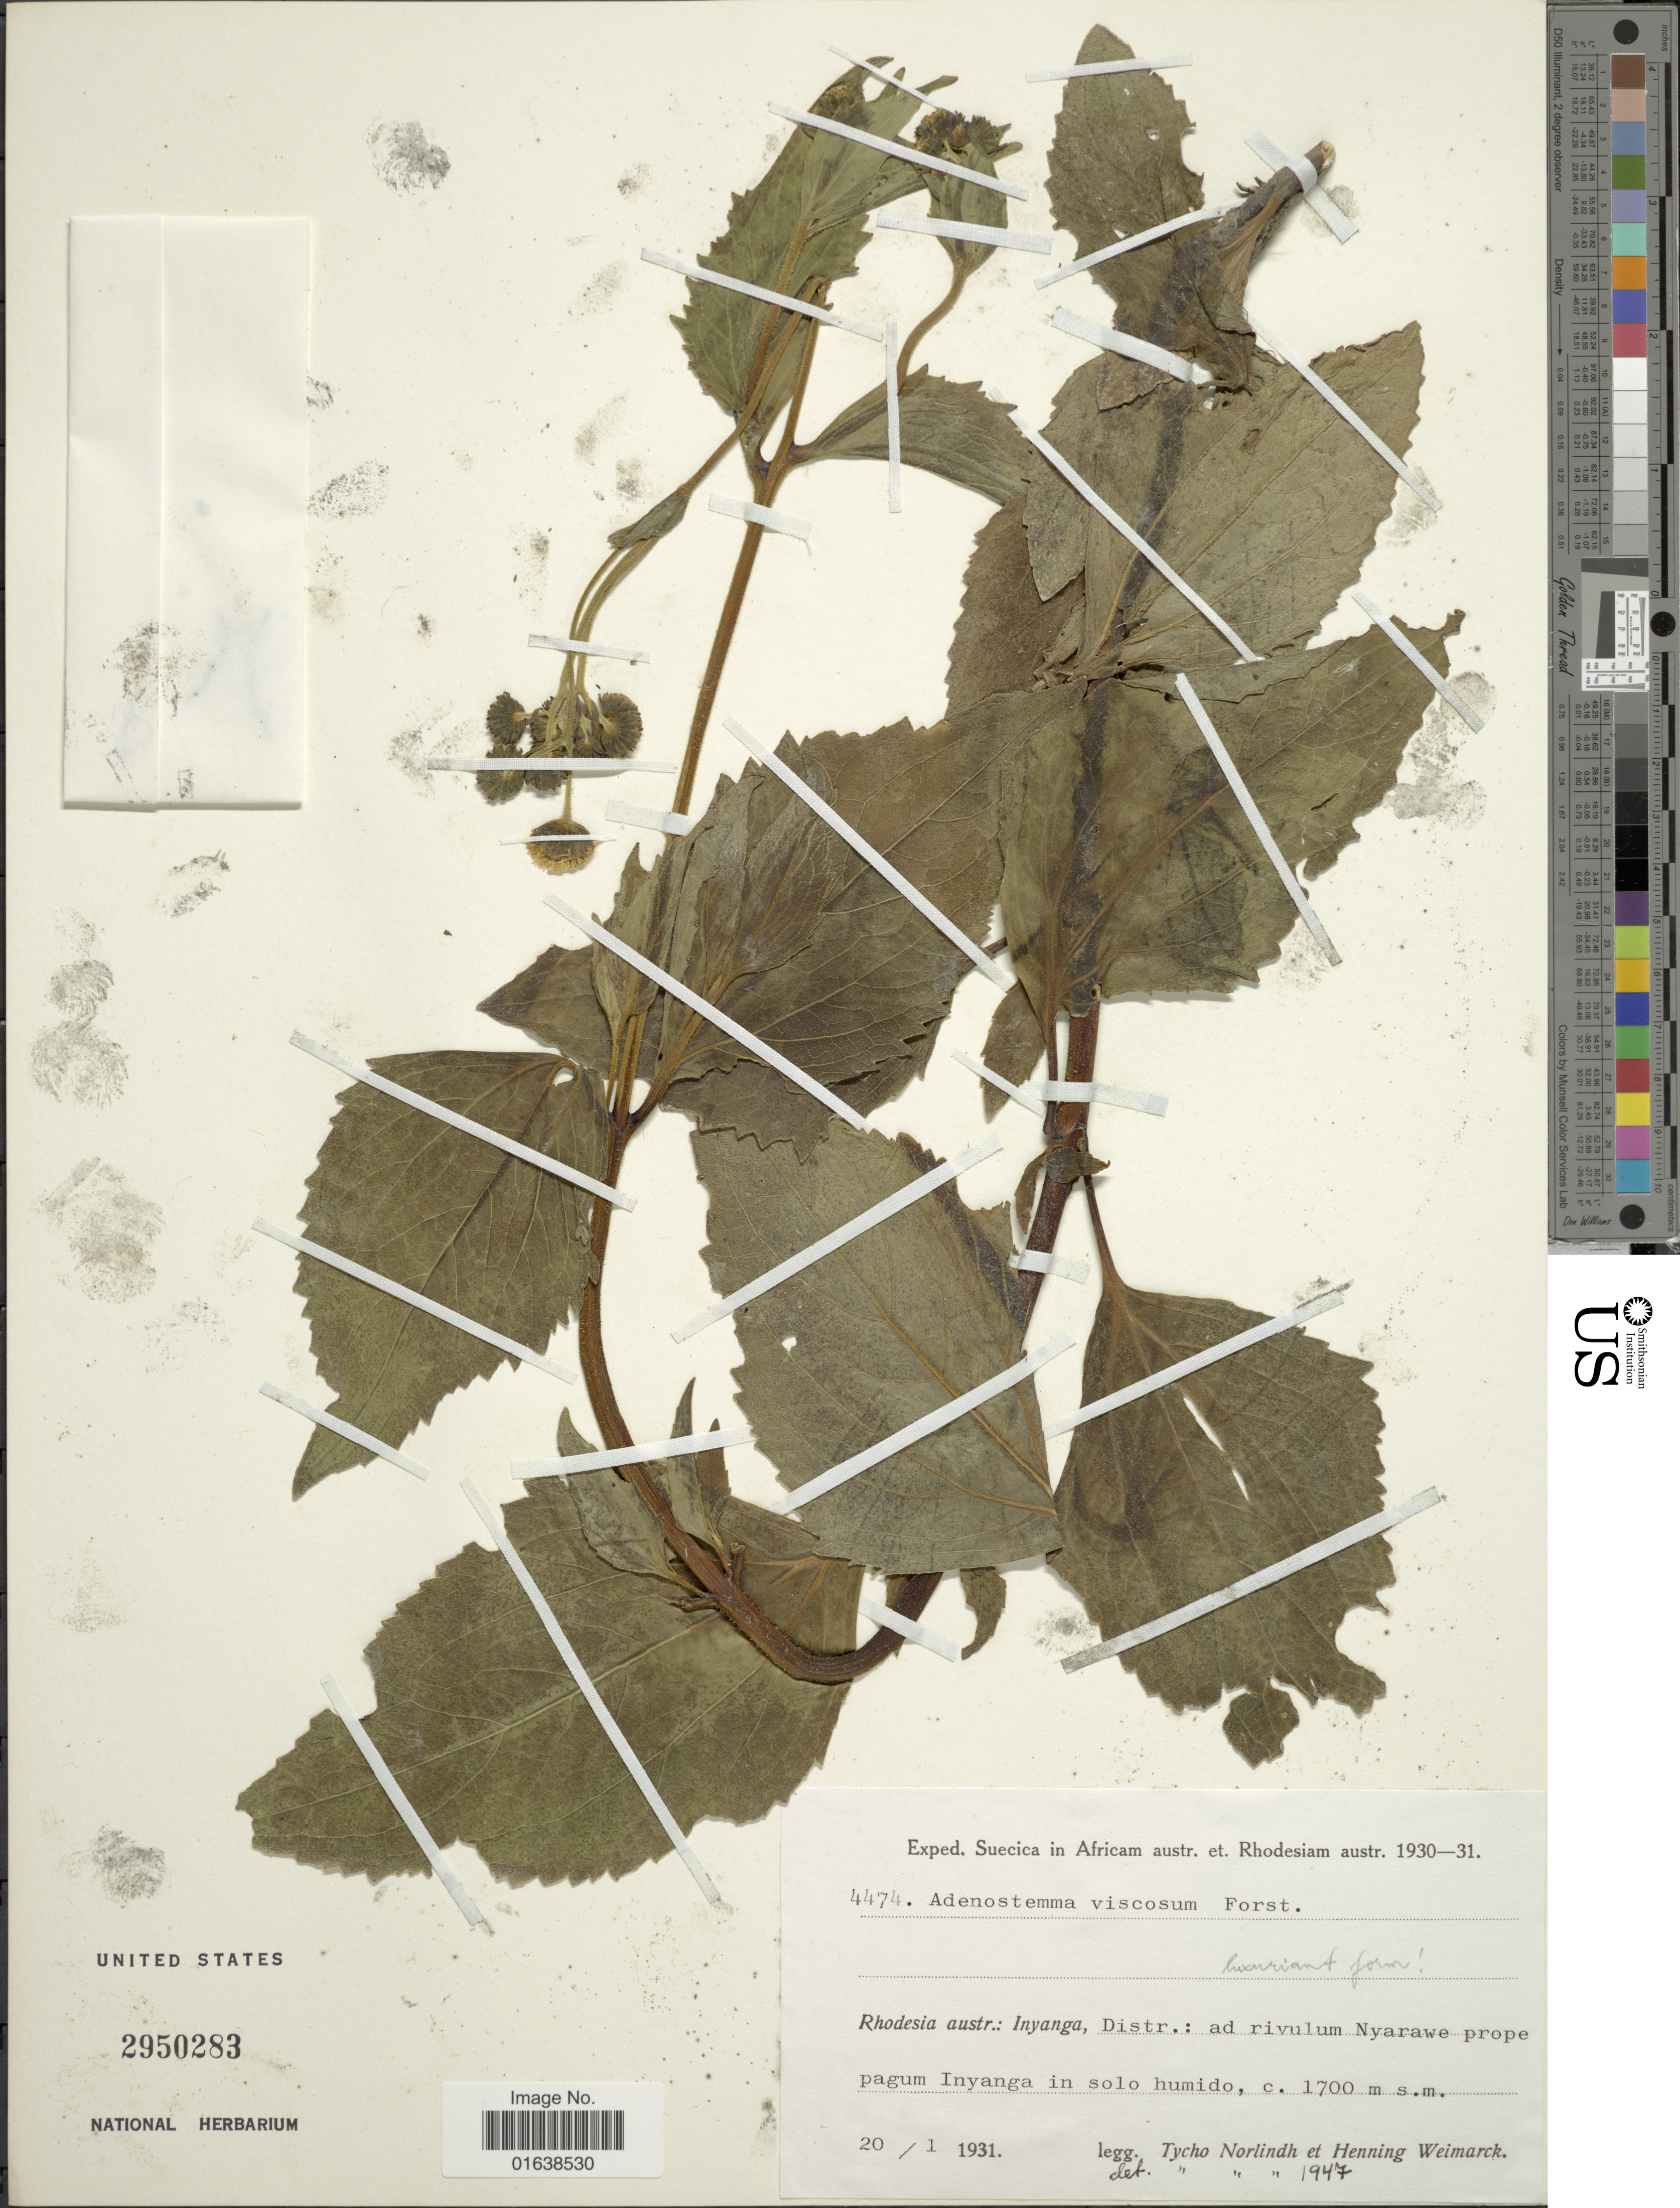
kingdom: Plantae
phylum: Tracheophyta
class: Magnoliopsida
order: Asterales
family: Asteraceae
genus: Adenostemma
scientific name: Adenostemma caffrum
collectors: N. T. Norlindh & H. Weimarck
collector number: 4474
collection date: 1931-01-20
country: Zimbabwe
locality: Rhodesia austr.: Inyanga, Distr.: ad rivulum Nyarawe prope; pagum Inyanga in solo humido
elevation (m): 1700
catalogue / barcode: US 2950283